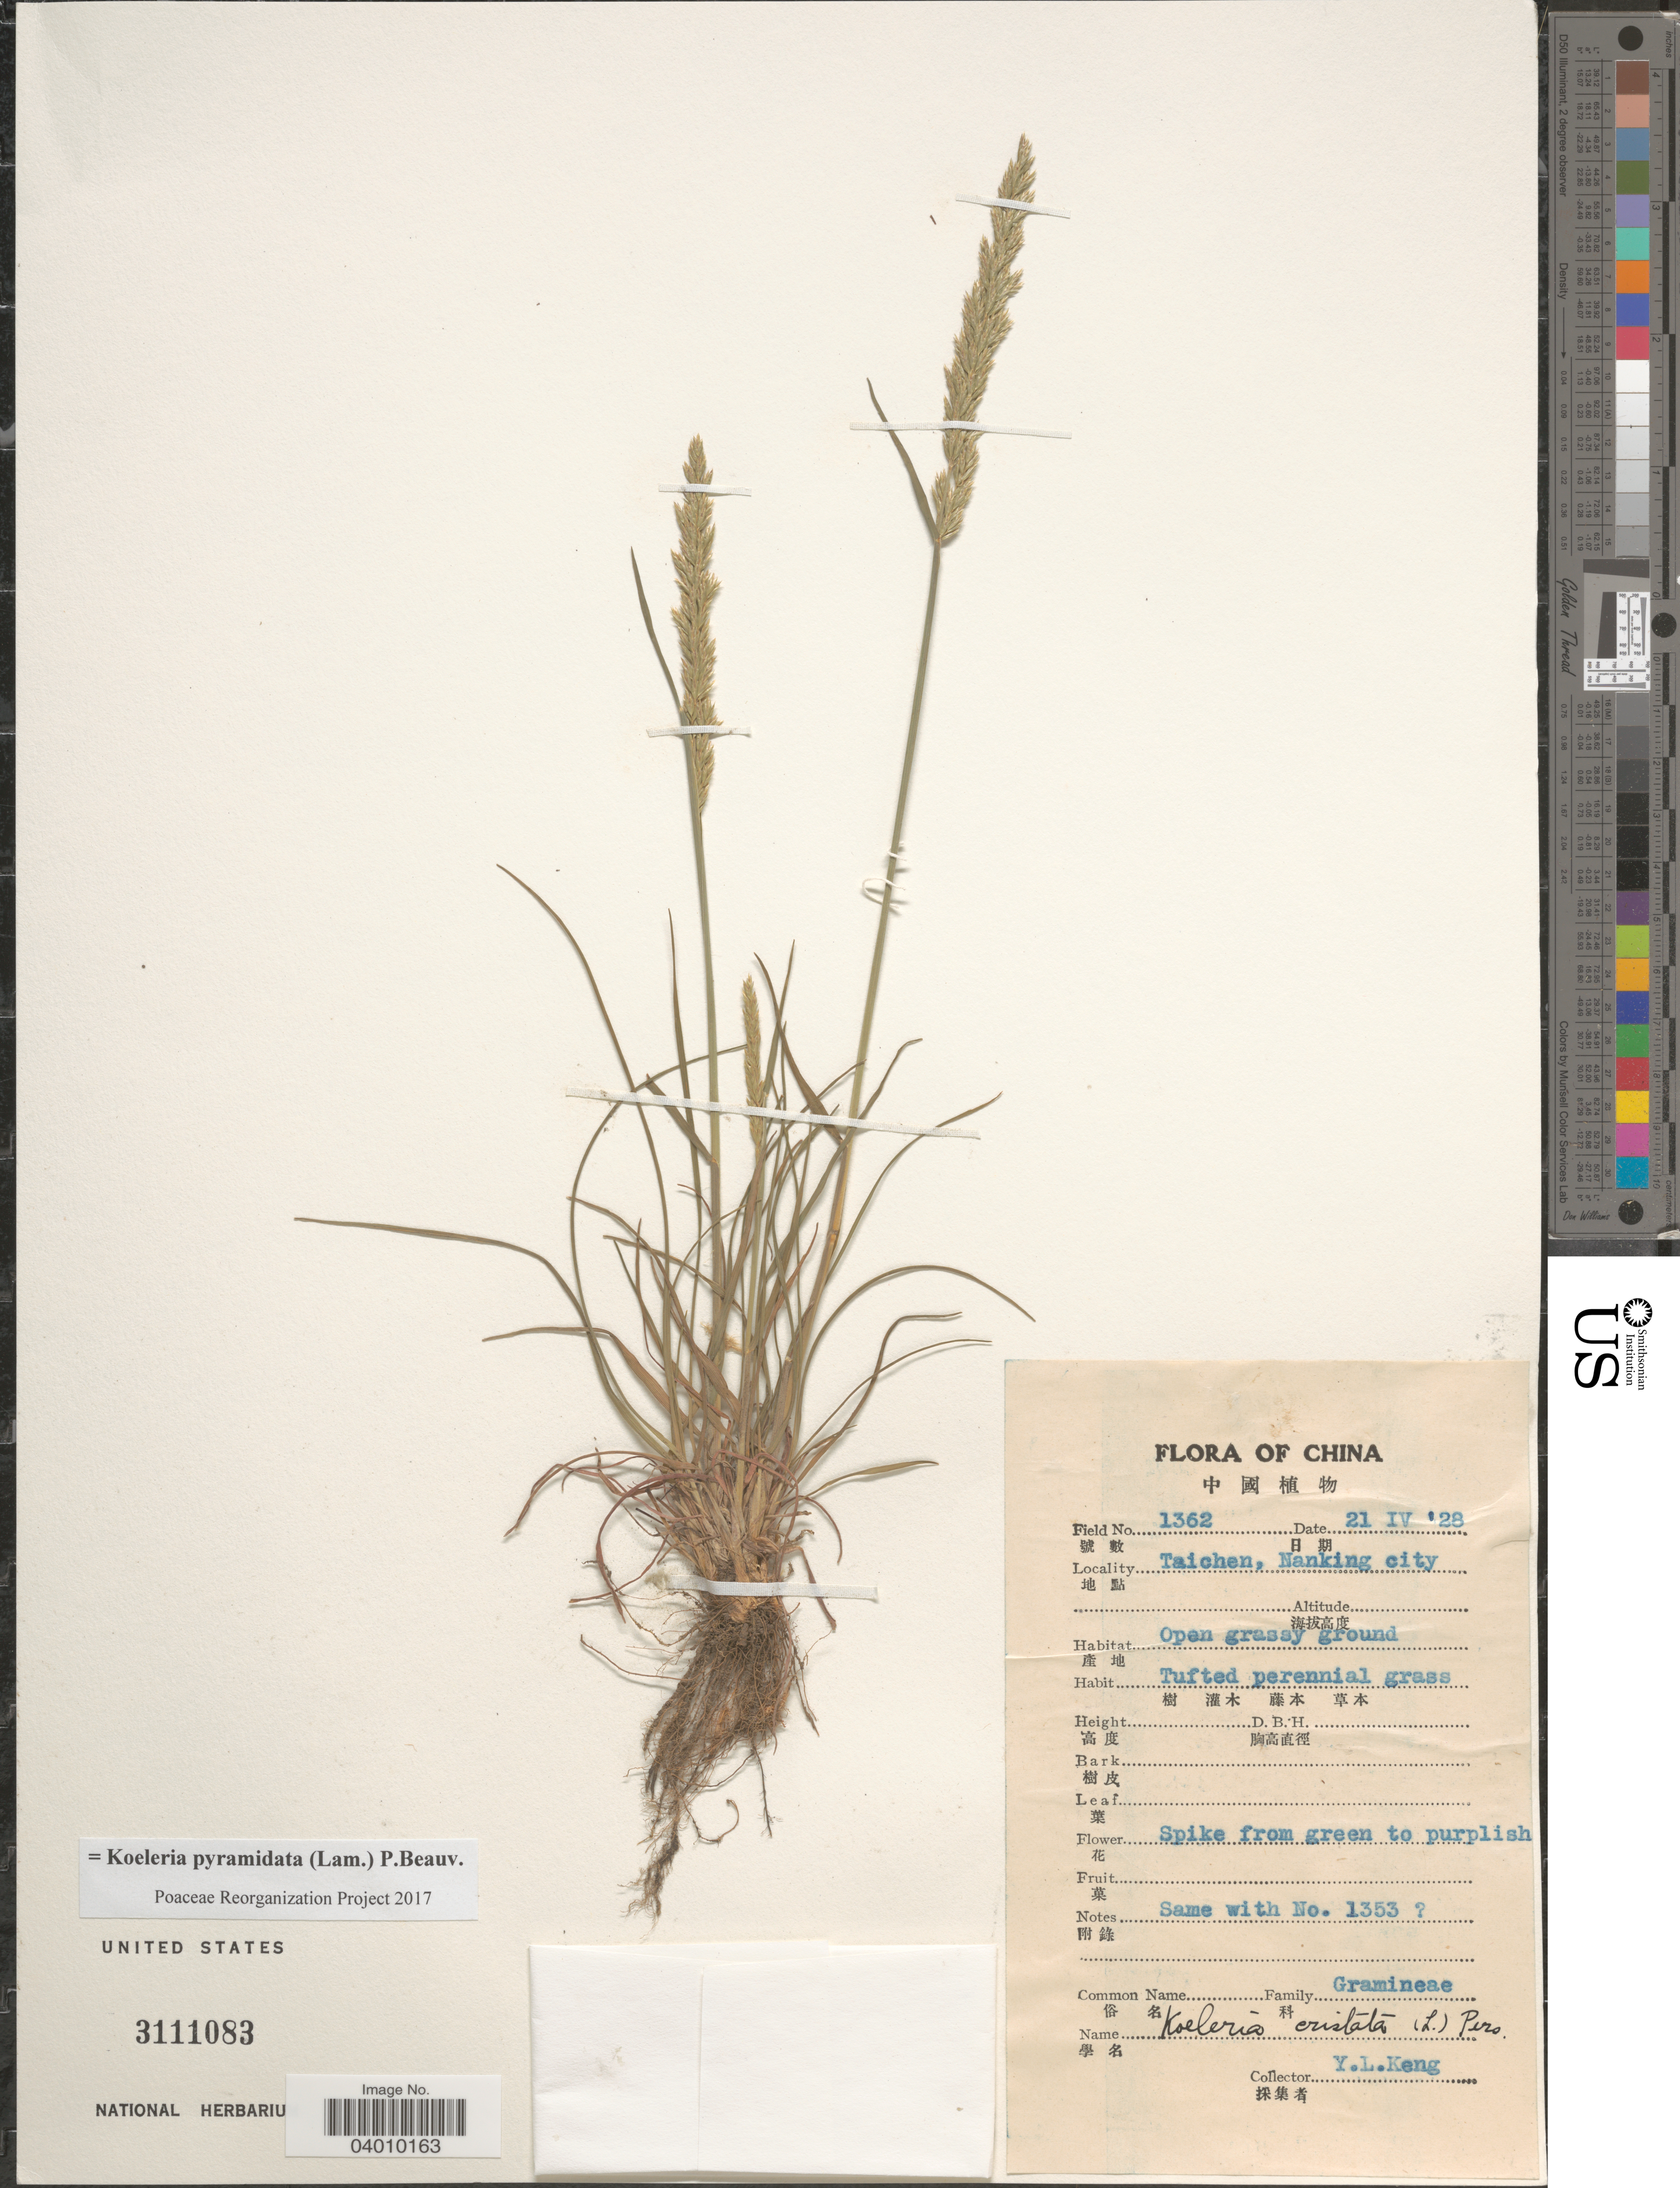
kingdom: Plantae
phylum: Tracheophyta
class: Liliopsida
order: Poales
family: Poaceae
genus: Koeleria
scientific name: Koeleria pyramidata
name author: (Lam.) P. Beauv.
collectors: Y. L. Keng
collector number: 1362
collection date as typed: Transcribed d/m/y: 21/4/28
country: China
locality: Taichen, Nanking city.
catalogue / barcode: US 3111083